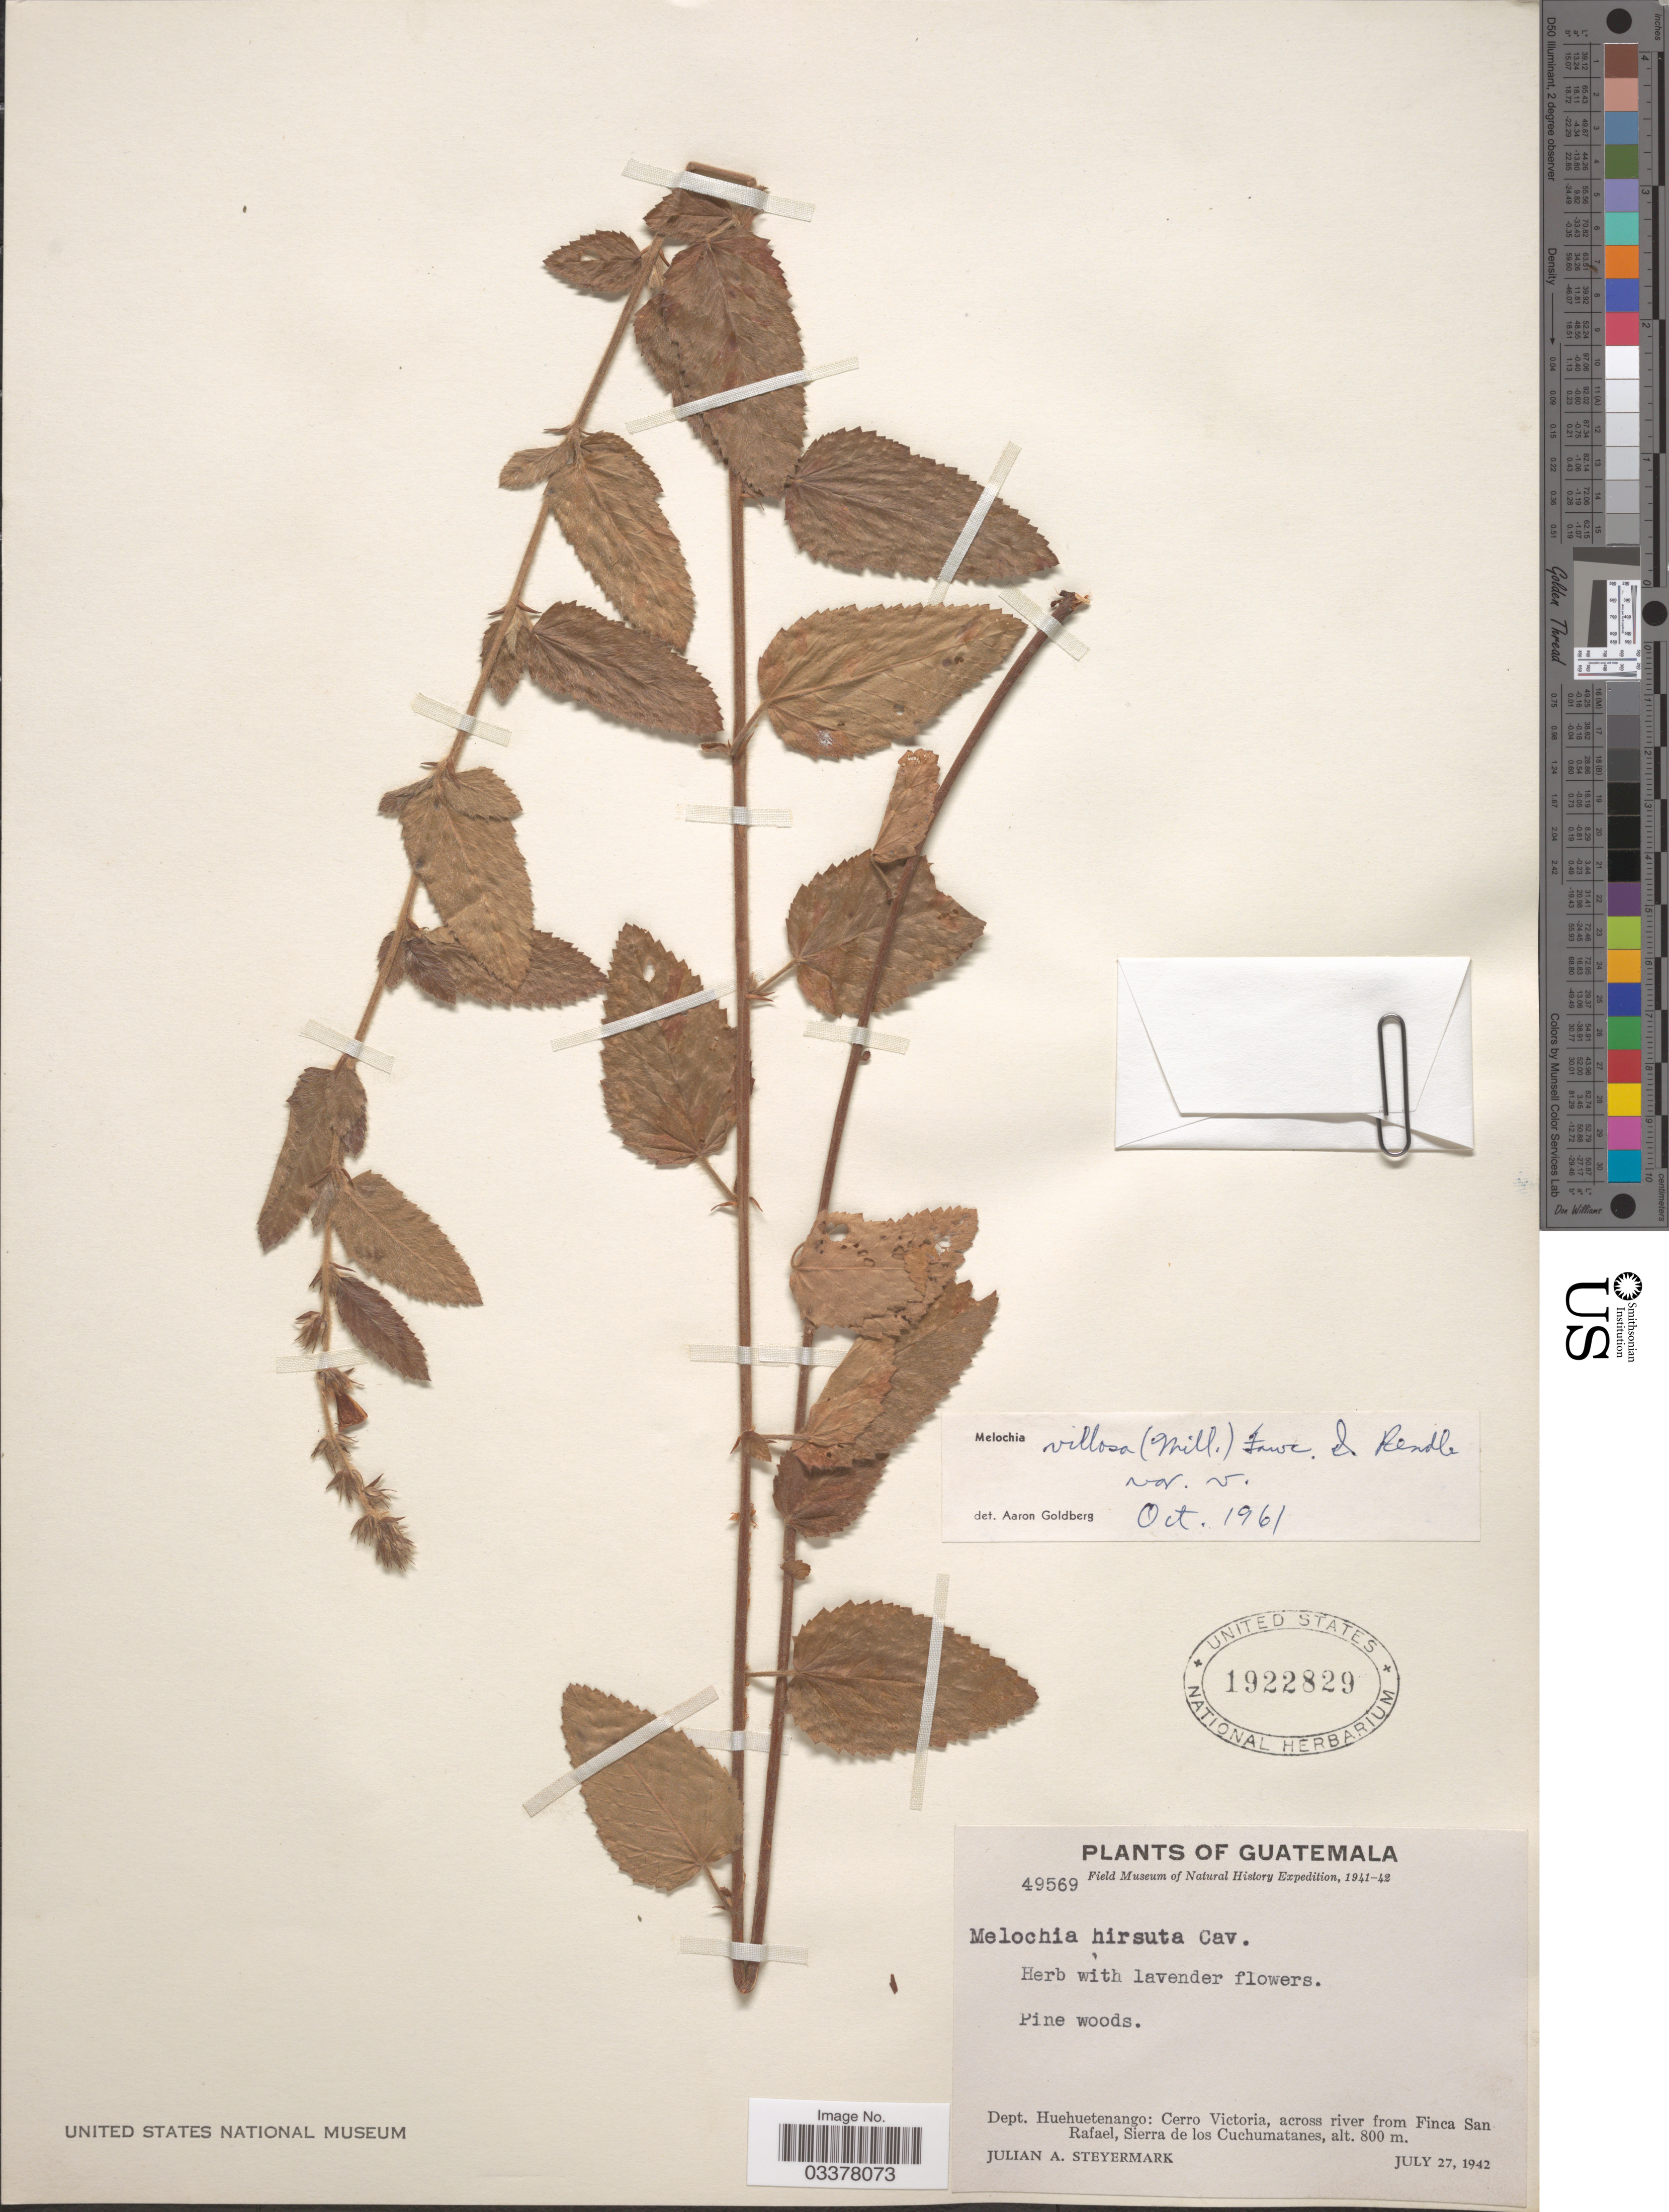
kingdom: Plantae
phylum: Tracheophyta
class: Magnoliopsida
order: Malvales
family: Malvaceae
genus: Melochia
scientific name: Melochia spicata var. spicata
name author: (L.) Fryxell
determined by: Dorr, L. J., (BOT), Smithsonian Institution - National Museum of Natural History (UNITED STATES)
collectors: J. Steyermark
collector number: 49569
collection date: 1942-07-27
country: Guatemala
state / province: Huehuetenango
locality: Dept. Huehuetenango: Cerro Victoria, across river from Finca San Rafael, Sierra de los Cuchumatanes.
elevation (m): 800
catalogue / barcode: US 1922829